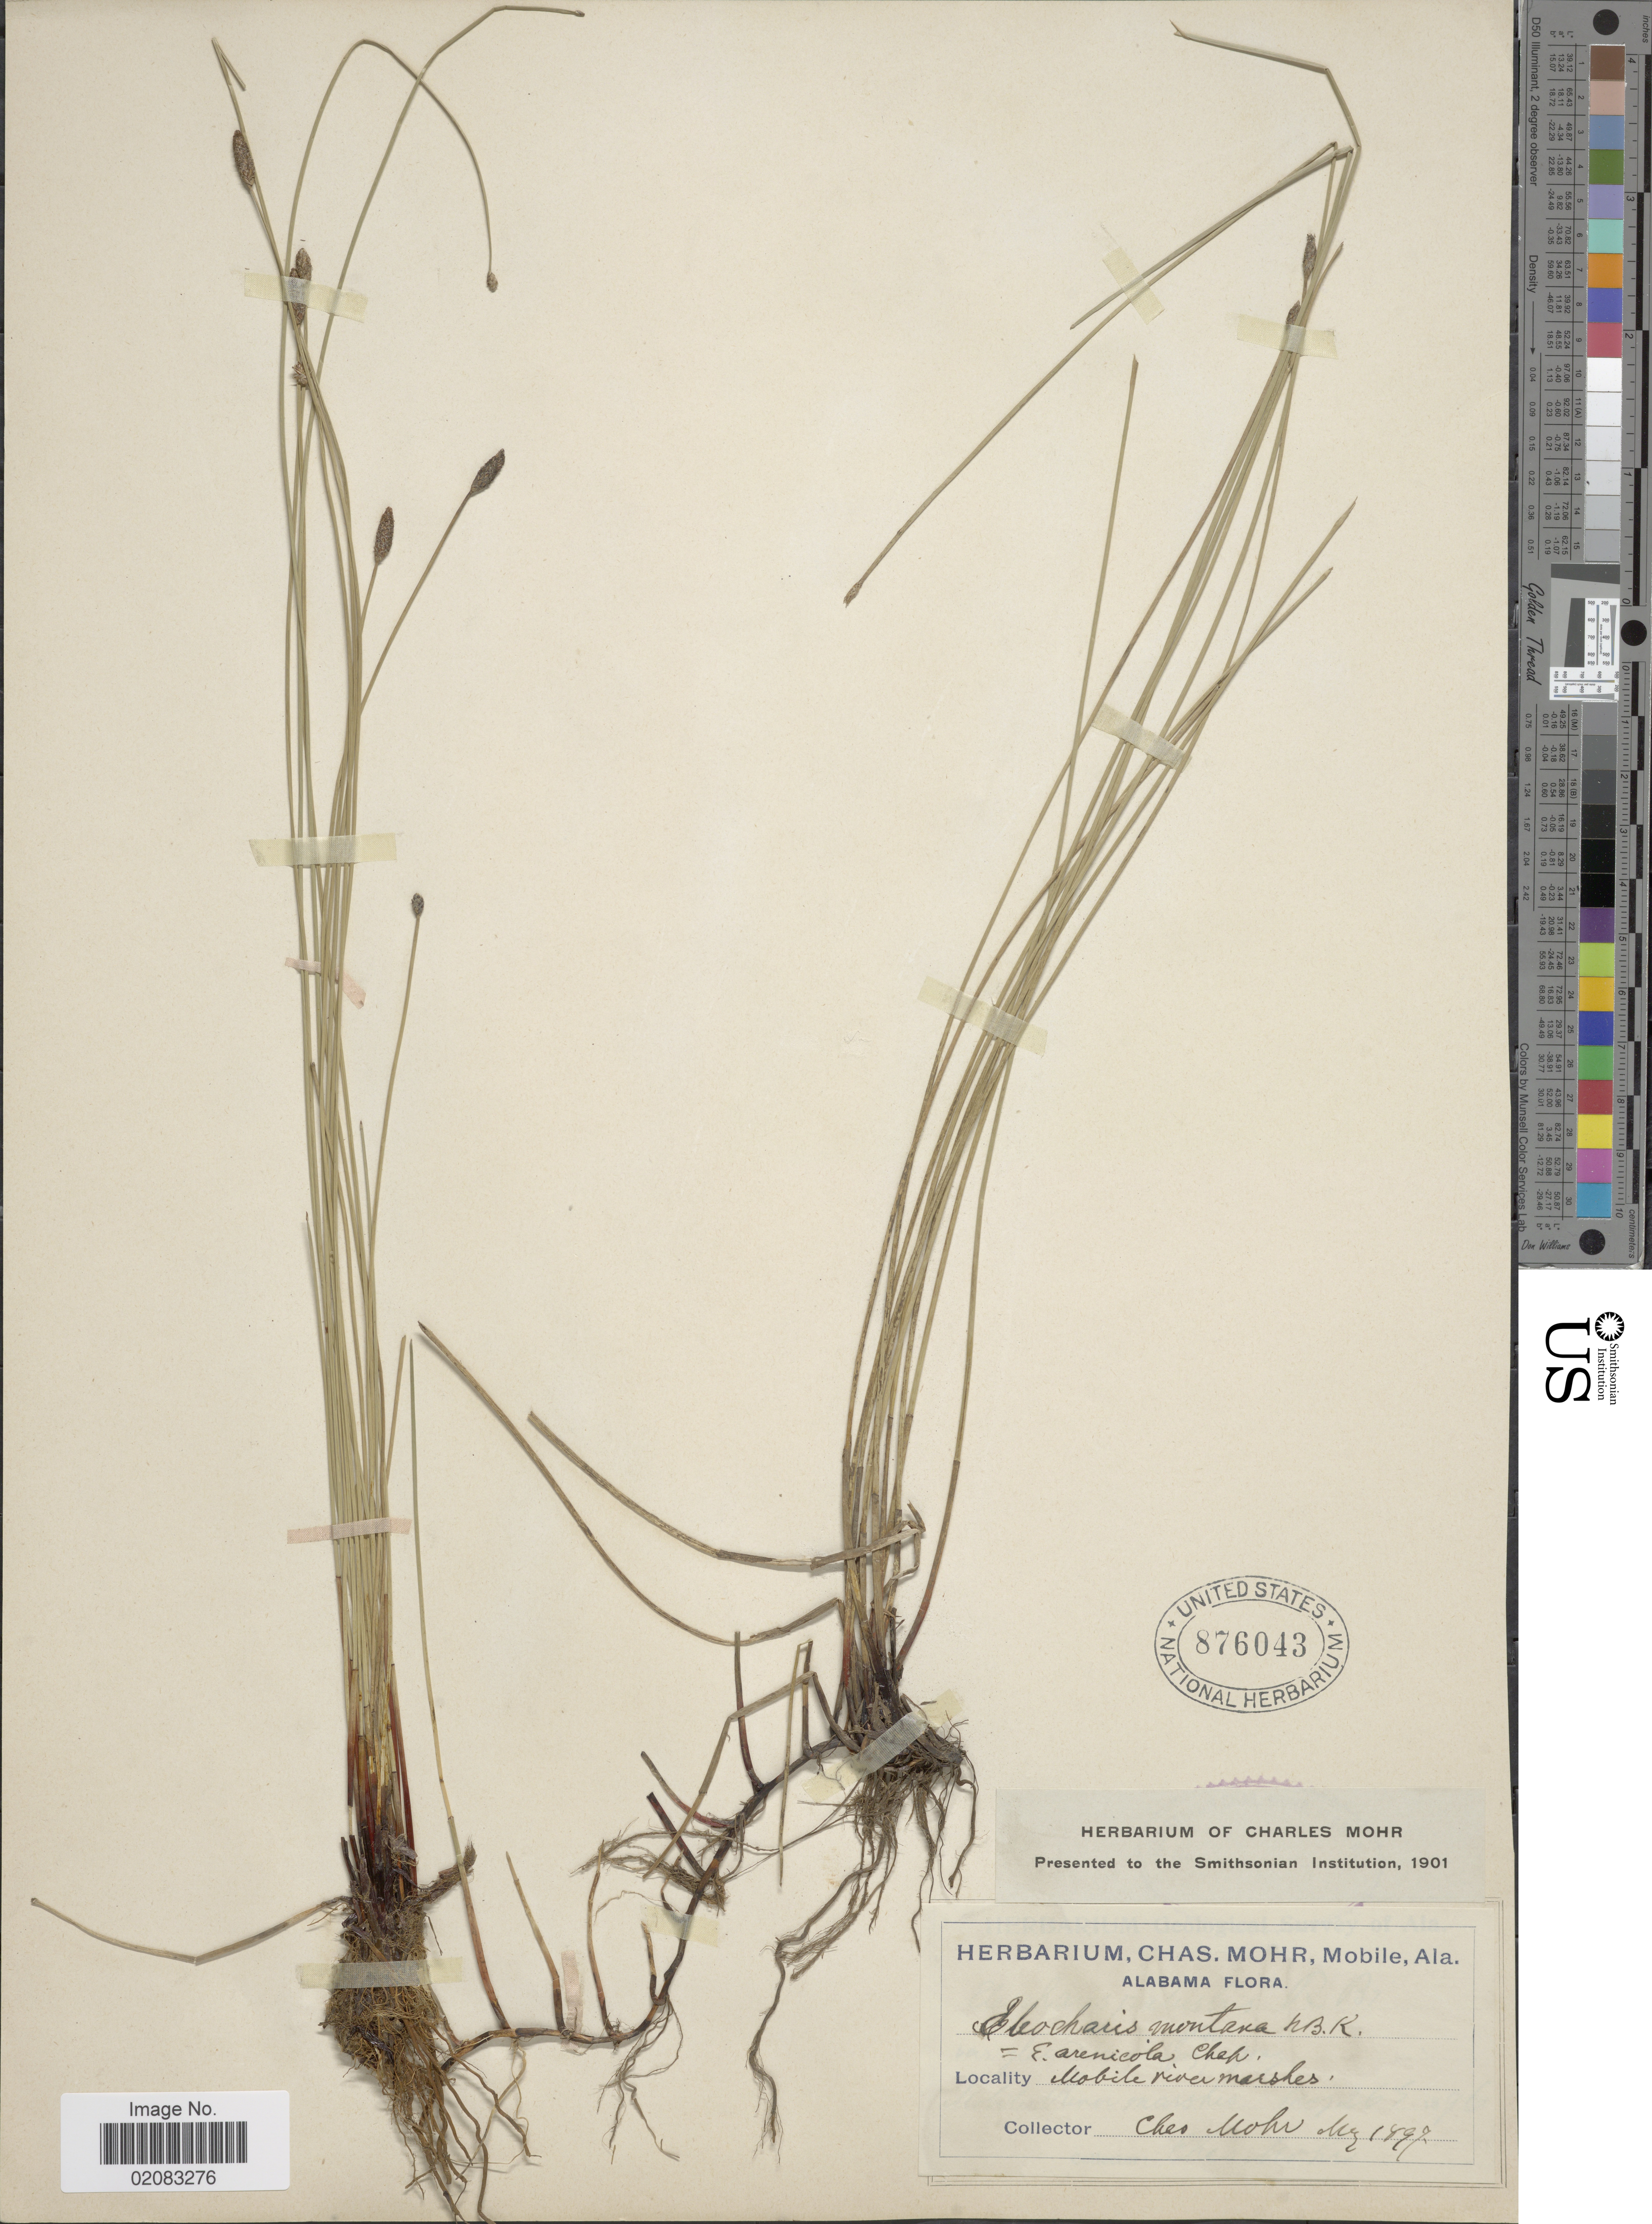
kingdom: Plantae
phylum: Tracheophyta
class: Liliopsida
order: Poales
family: Cyperaceae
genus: Eleocharis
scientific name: Eleocharis montevidensis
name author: Kunth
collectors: C. T. Mohr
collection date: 1897-05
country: United States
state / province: Alabama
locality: Mobile river marshes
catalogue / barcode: US 876043